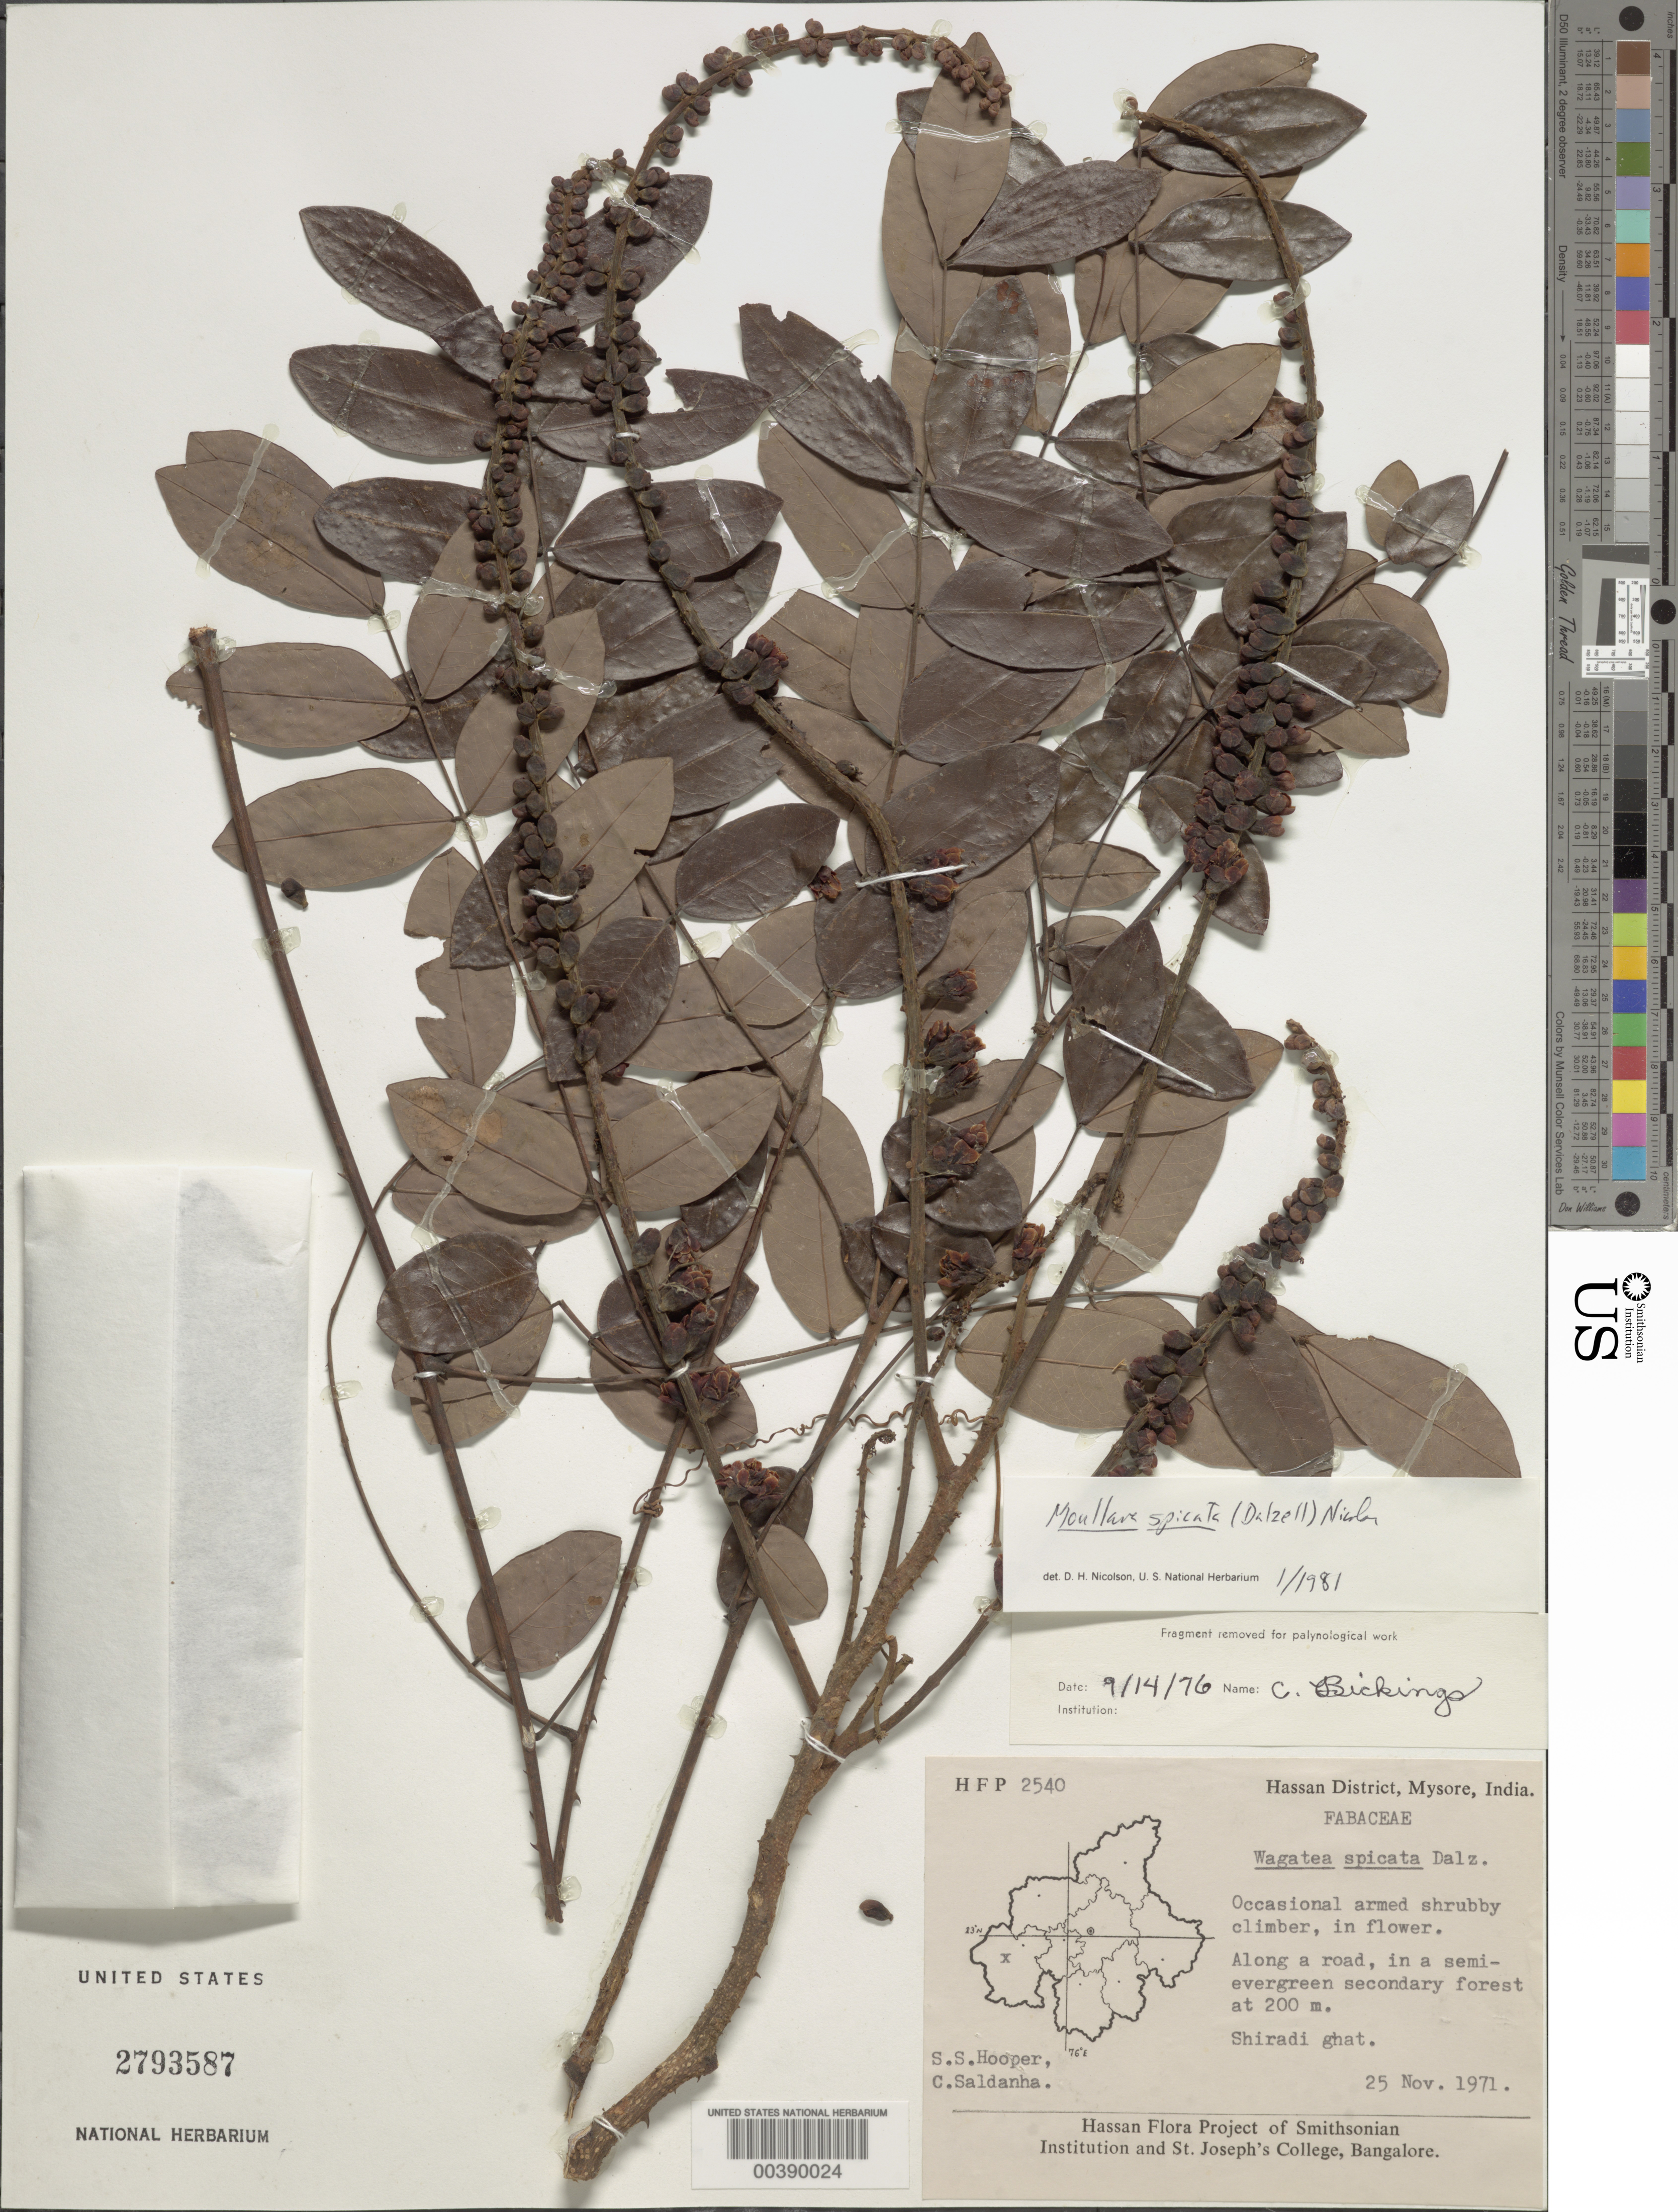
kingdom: Plantae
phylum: Tracheophyta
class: Magnoliopsida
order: Fabales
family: Fabaceae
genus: Moullava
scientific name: Moullava spicata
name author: (Dalzell ex Wight) Nicolson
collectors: S. S. Hooper & C. J. Saldanha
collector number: Hfp2540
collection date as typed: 25 Nov 1971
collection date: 1971-11-25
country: India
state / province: Karnataka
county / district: Hassan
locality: Shiradi ghat, mysore state [mysore state = karnataka.]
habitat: Along a road, in a semievergreen secondary forest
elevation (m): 200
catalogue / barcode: US 2793587